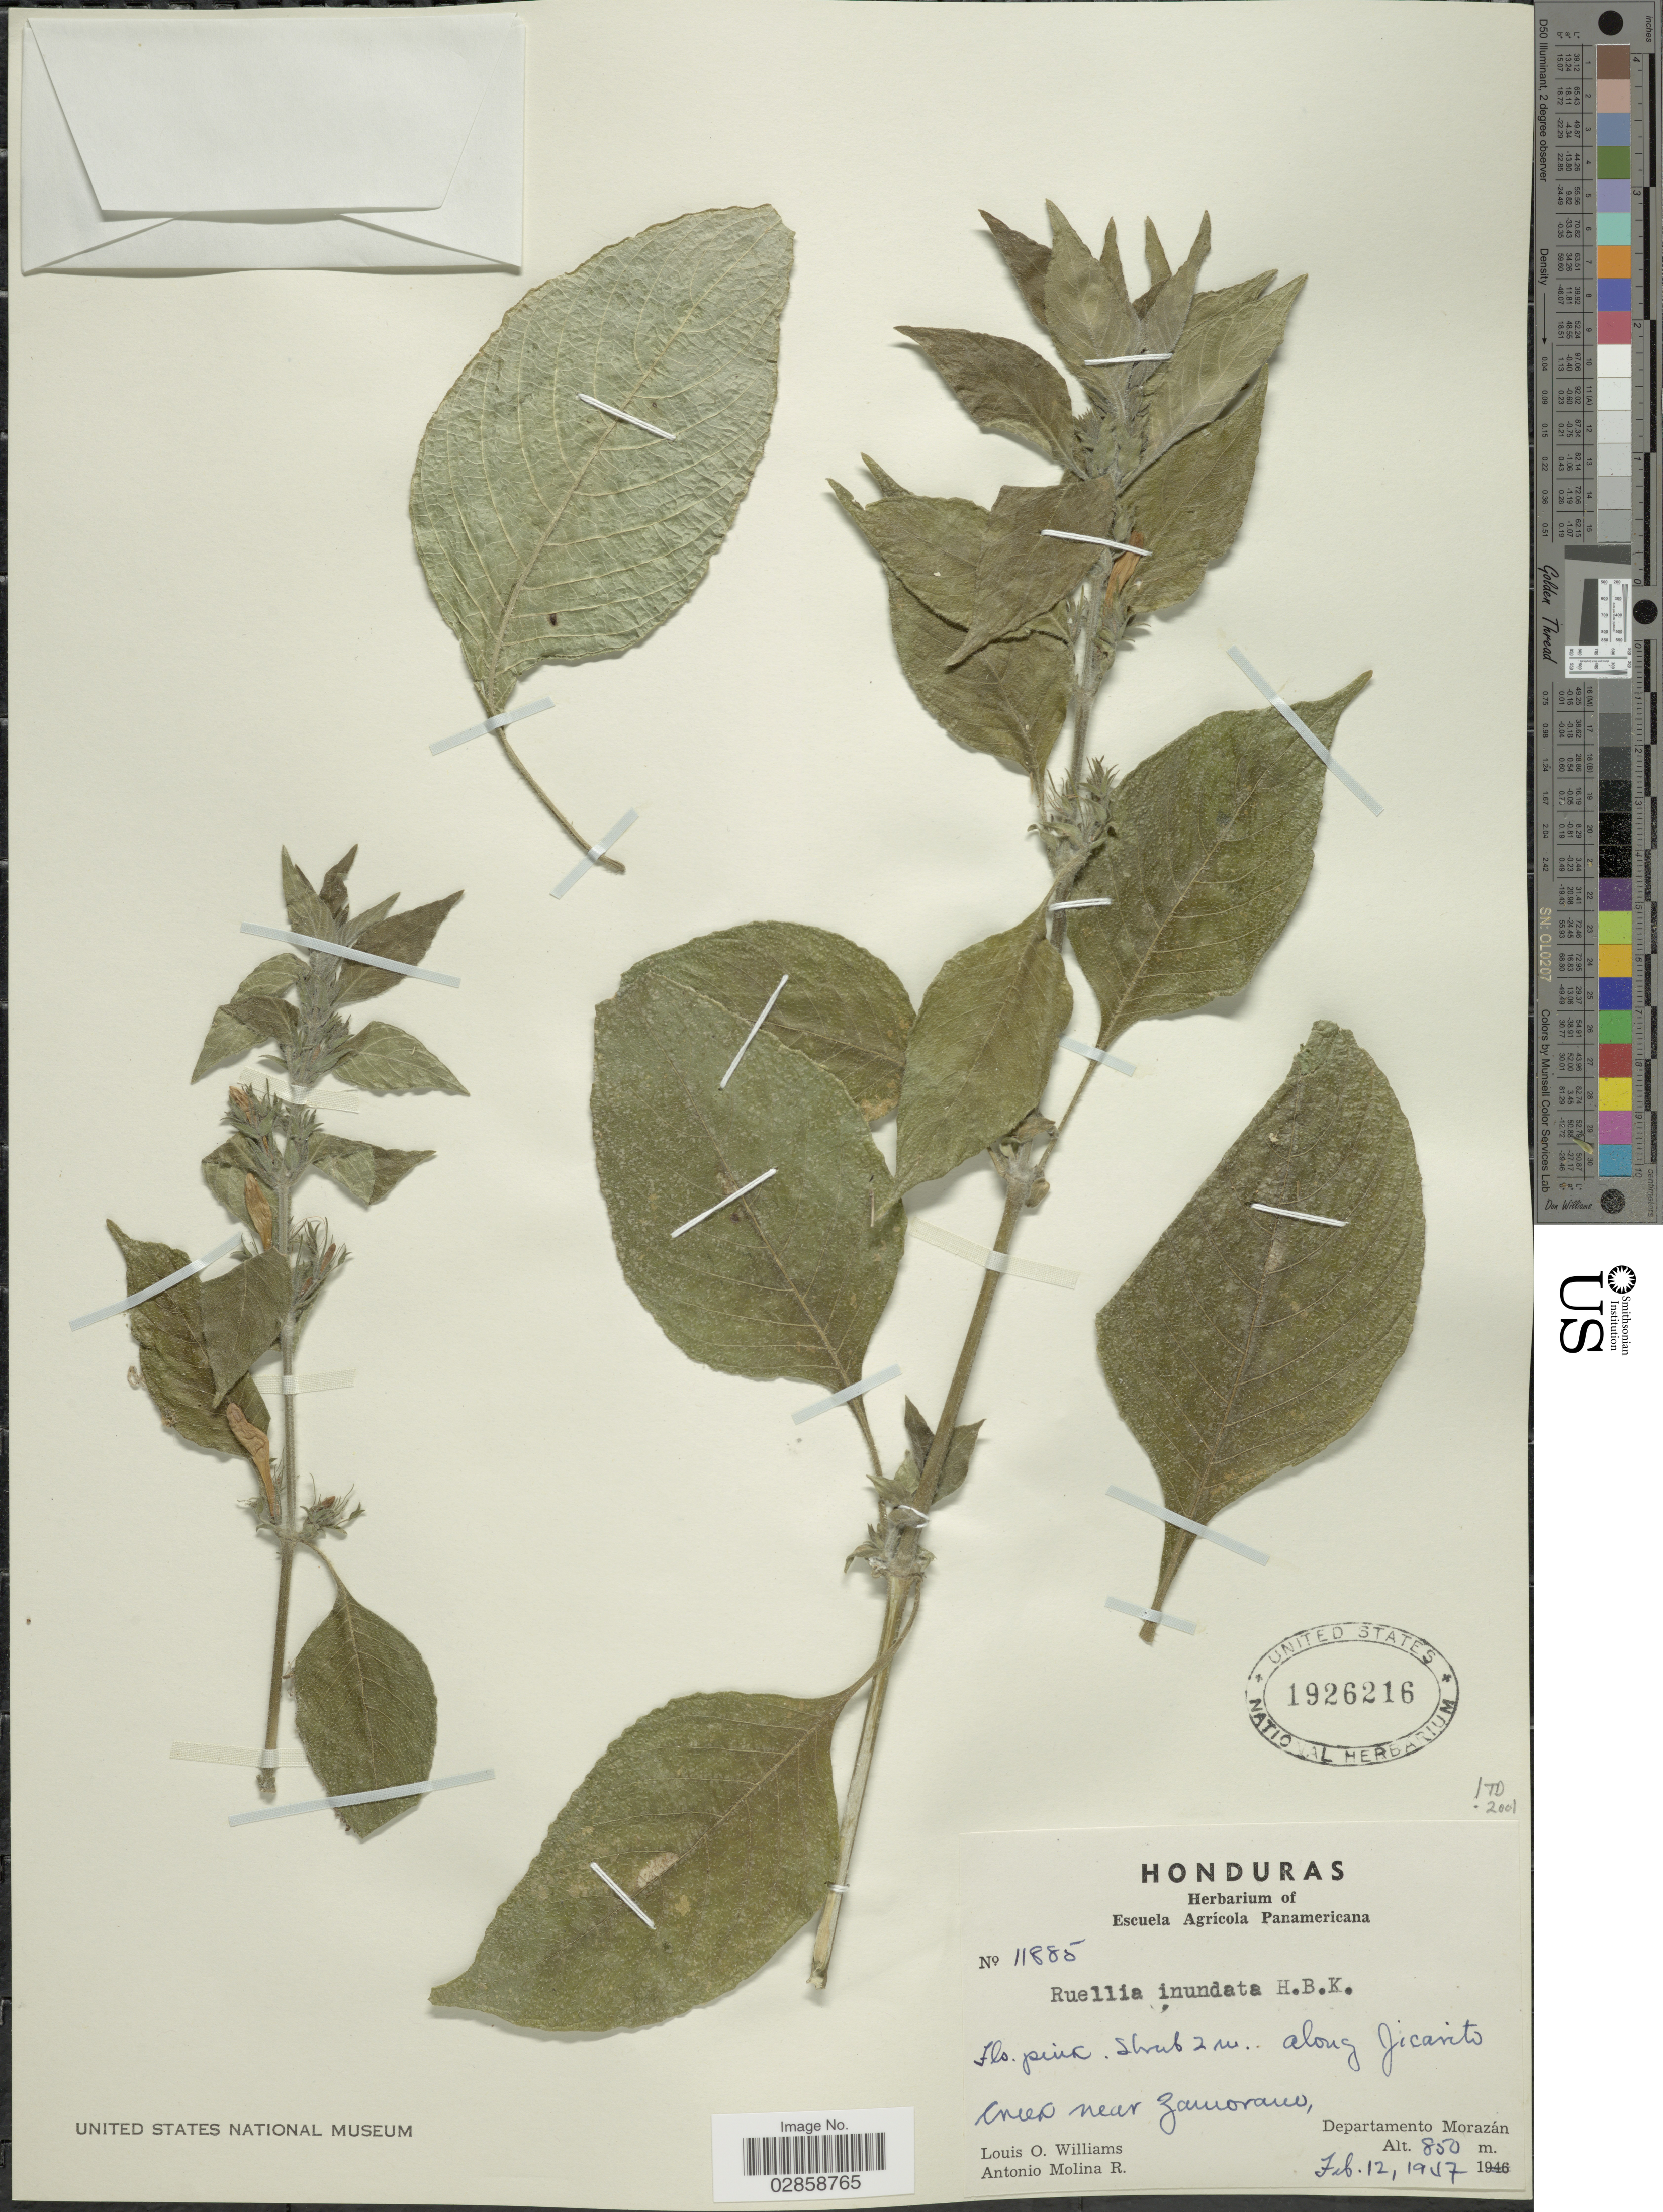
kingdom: Plantae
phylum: Tracheophyta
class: Magnoliopsida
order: Lamiales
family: Acanthaceae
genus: Ruellia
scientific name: Ruellia inundata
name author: Kunth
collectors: L. O. Williams & A. Molina R.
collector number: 11885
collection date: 1957-02-12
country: Honduras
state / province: Fco. Morazán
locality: Creek near Zamorano. Departamento Morazán.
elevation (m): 850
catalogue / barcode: US 1926216